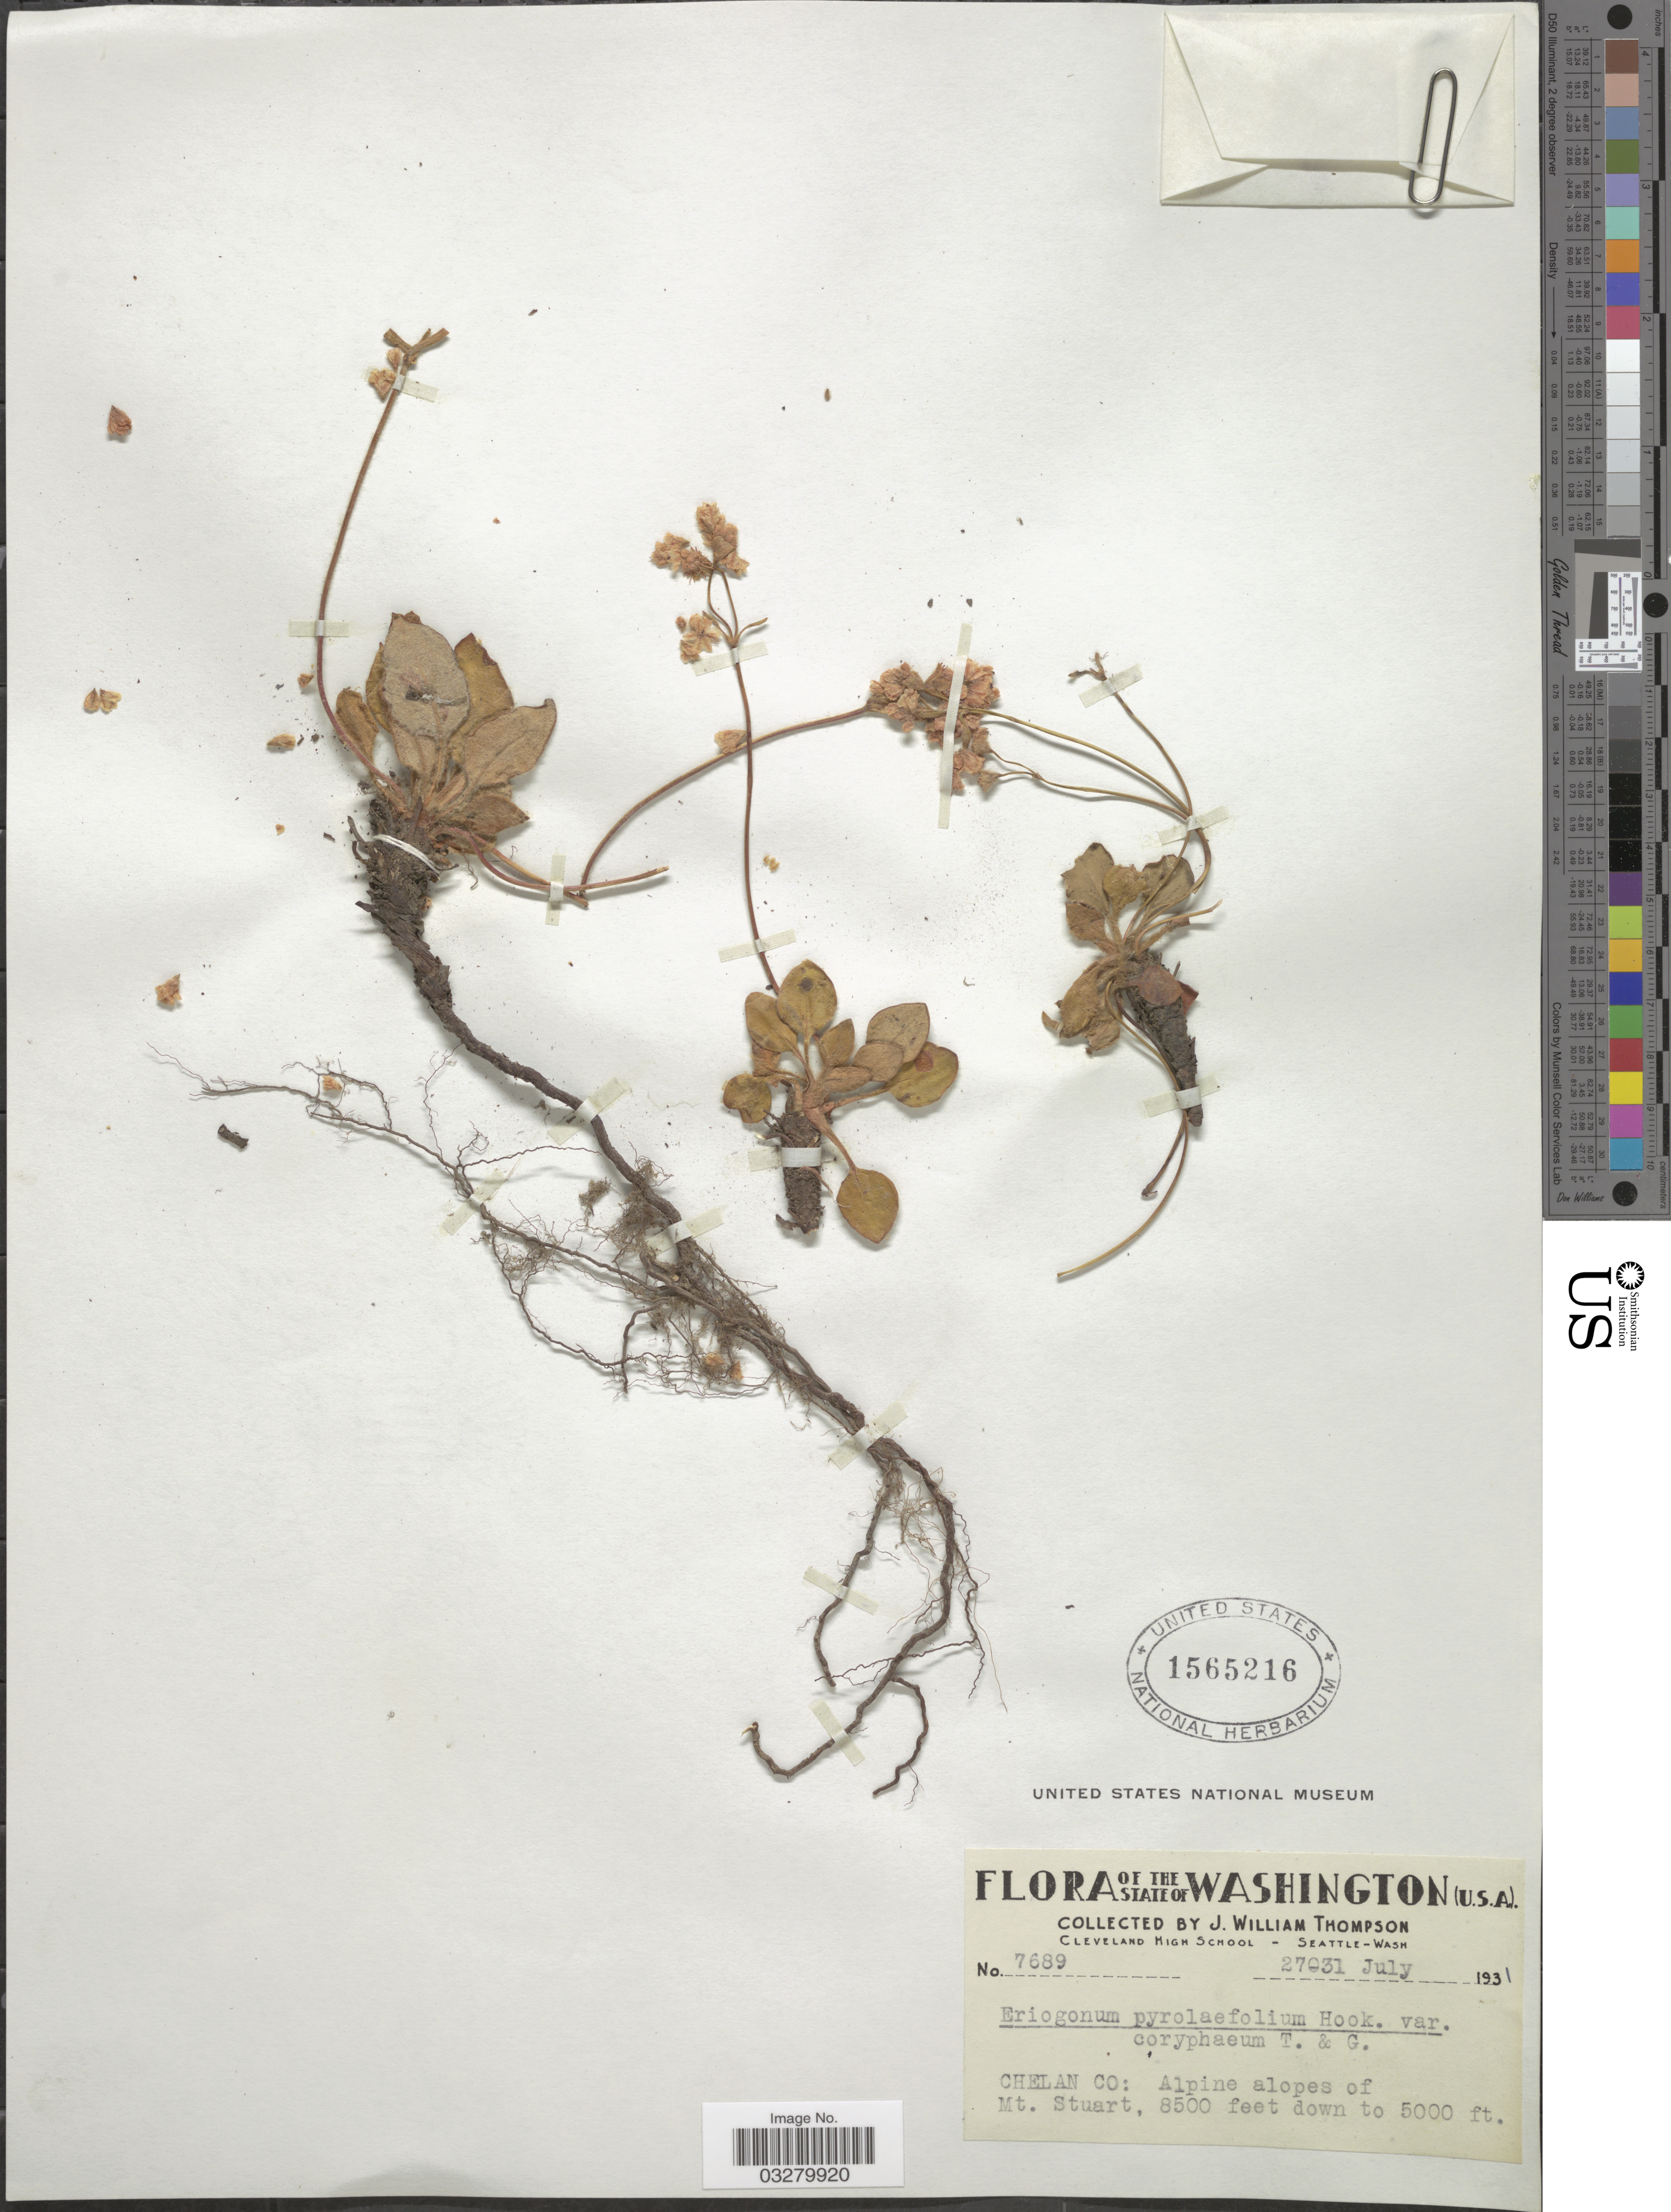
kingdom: Plantae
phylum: Tracheophyta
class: Magnoliopsida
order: Caryophyllales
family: Polygonaceae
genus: Eriogonum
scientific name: Eriogonum pyrolifolium var. coryphaeum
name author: Torr. & A. Gray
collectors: J. W. Thompson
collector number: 7689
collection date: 1931-07-27/1931-07-31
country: United States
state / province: Washington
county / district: Chelan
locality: Chelan Co: Alpine slopes of Mt. Stuart.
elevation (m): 1524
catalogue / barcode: US 1565216